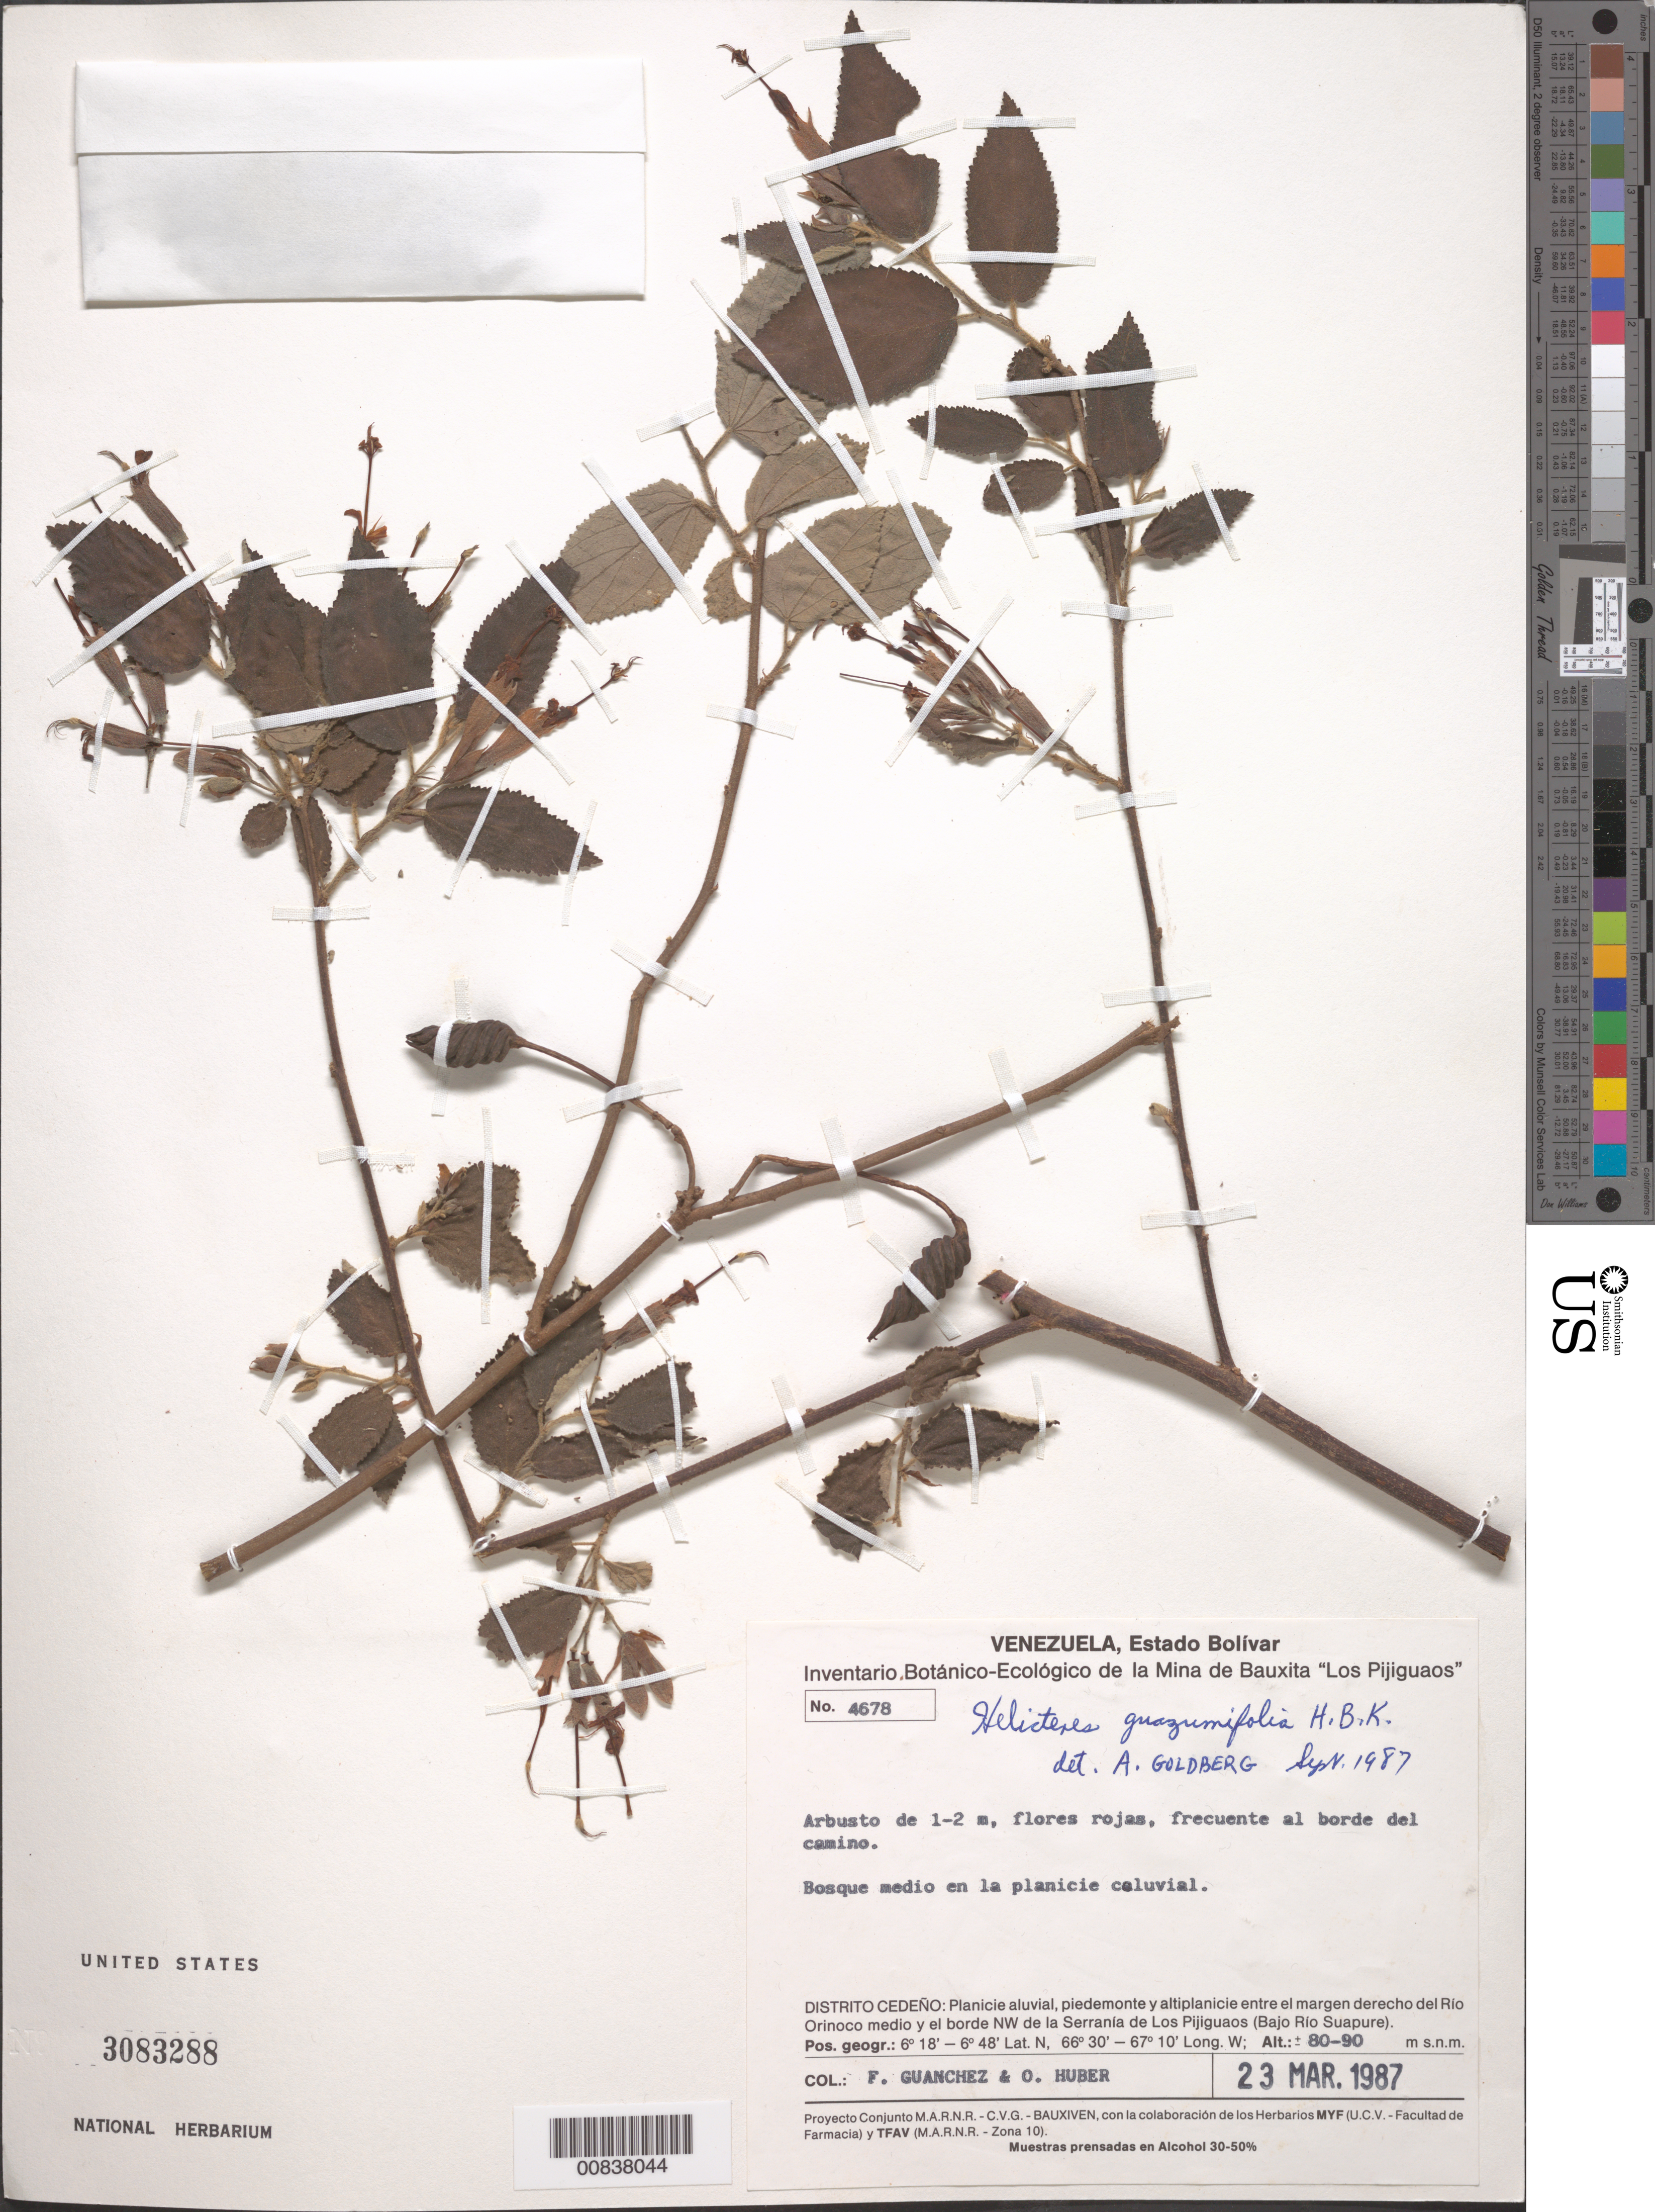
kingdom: Plantae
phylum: Tracheophyta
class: Magnoliopsida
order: Malvales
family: Malvaceae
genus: Helicteres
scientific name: Helicteres guazumifolia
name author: Kunth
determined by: Goldberg, Aaron, (US), NMNH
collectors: F. Guánchez M. & O. Huber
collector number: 4678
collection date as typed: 23-Mar-87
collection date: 1987-03-23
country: Venezuela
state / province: Bolívar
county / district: Cedeño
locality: Río Orinoco medio to el borde NW de la Serrania de Los Pijiguaos (Bajo Río Suapure)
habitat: Bosque medio en la planicie caluvial; al borde del camino; planicie aluvial, piedemonte y altiplanicie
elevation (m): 80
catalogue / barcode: US 3083288